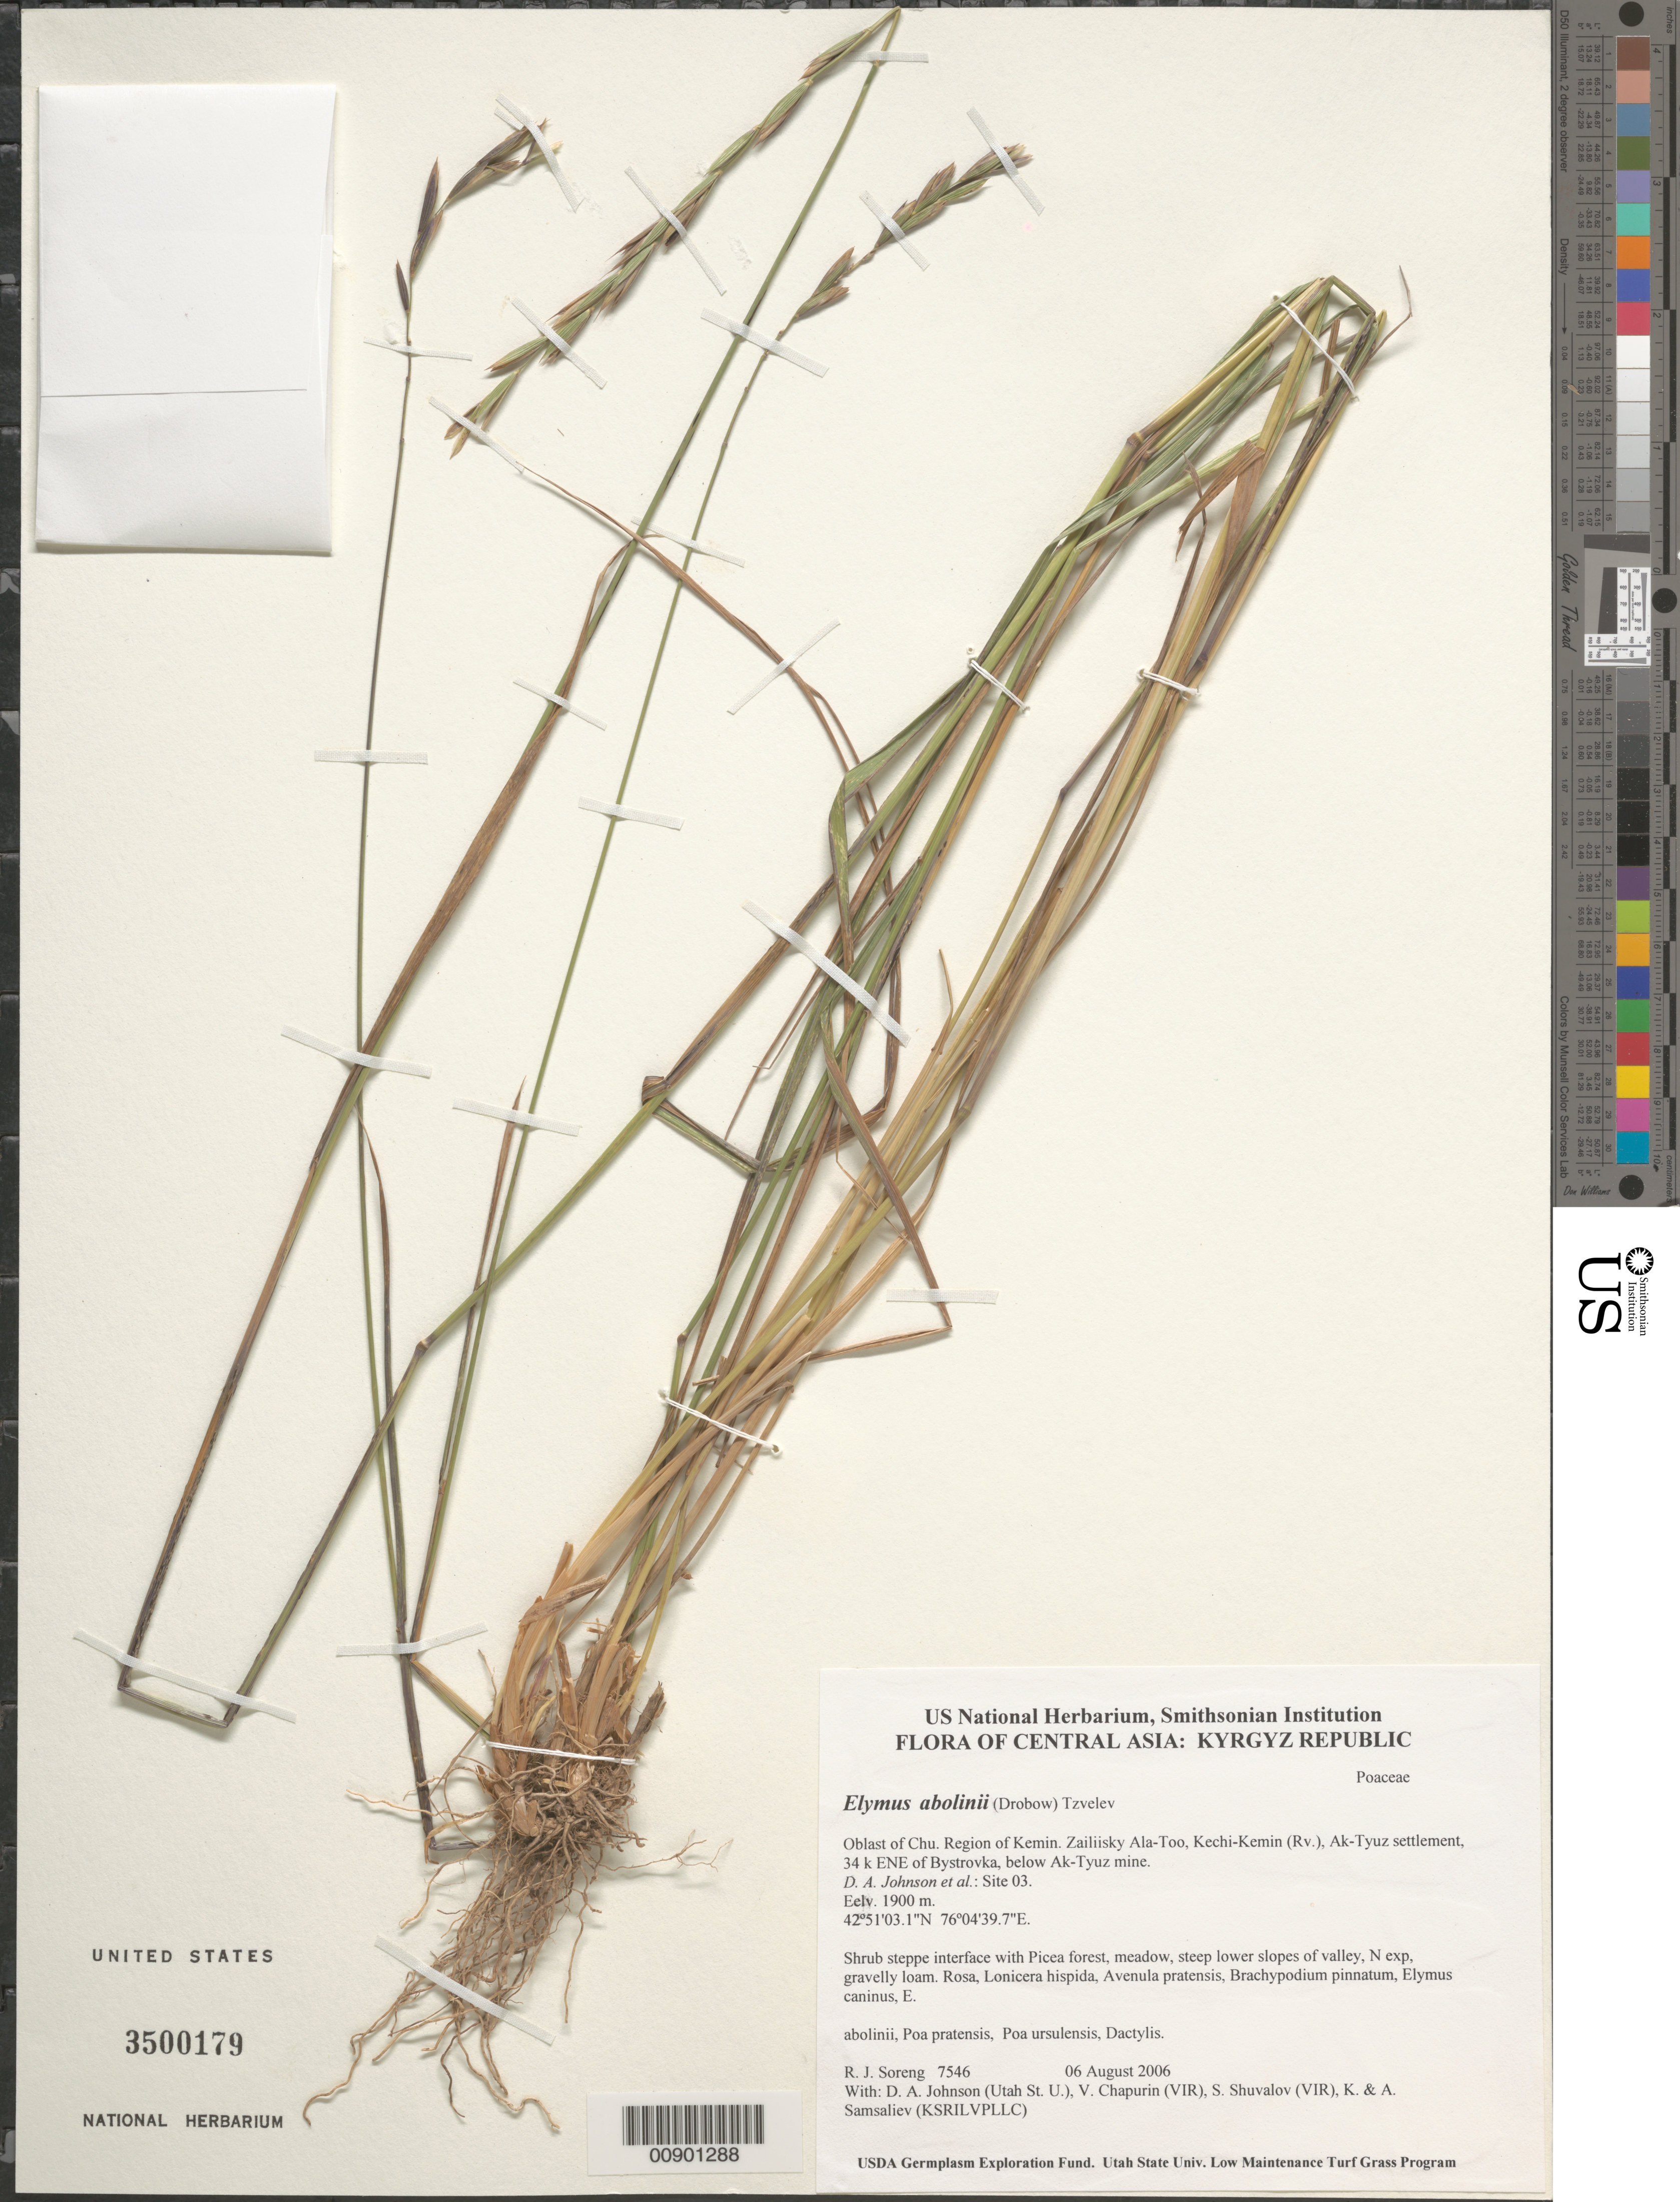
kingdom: Plantae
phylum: Tracheophyta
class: Liliopsida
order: Poales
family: Poaceae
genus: Elymus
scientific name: Elymus abolinii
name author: (Drobow) Tzvelev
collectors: R. J. Soreng, D. Johnson, S. Shuvalov, V. Chapurin, K. Samsaliev & A. Samsaliev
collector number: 7546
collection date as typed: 06 Aug 2006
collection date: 2006-08-06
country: Kyrgyzstan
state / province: Chu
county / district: Kemin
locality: Zailiisky Ala-Too, Kechi-Kemin (Rv.), Ak-Tyuz settlement, 34 km ENE of Bystrovka, below Ak-Tyuz mine.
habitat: Shrub steppe interface with Picea forest, meadow, steep lower slopes of valley, N exp, gravelly loam.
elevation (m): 1900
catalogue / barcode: US 3500179